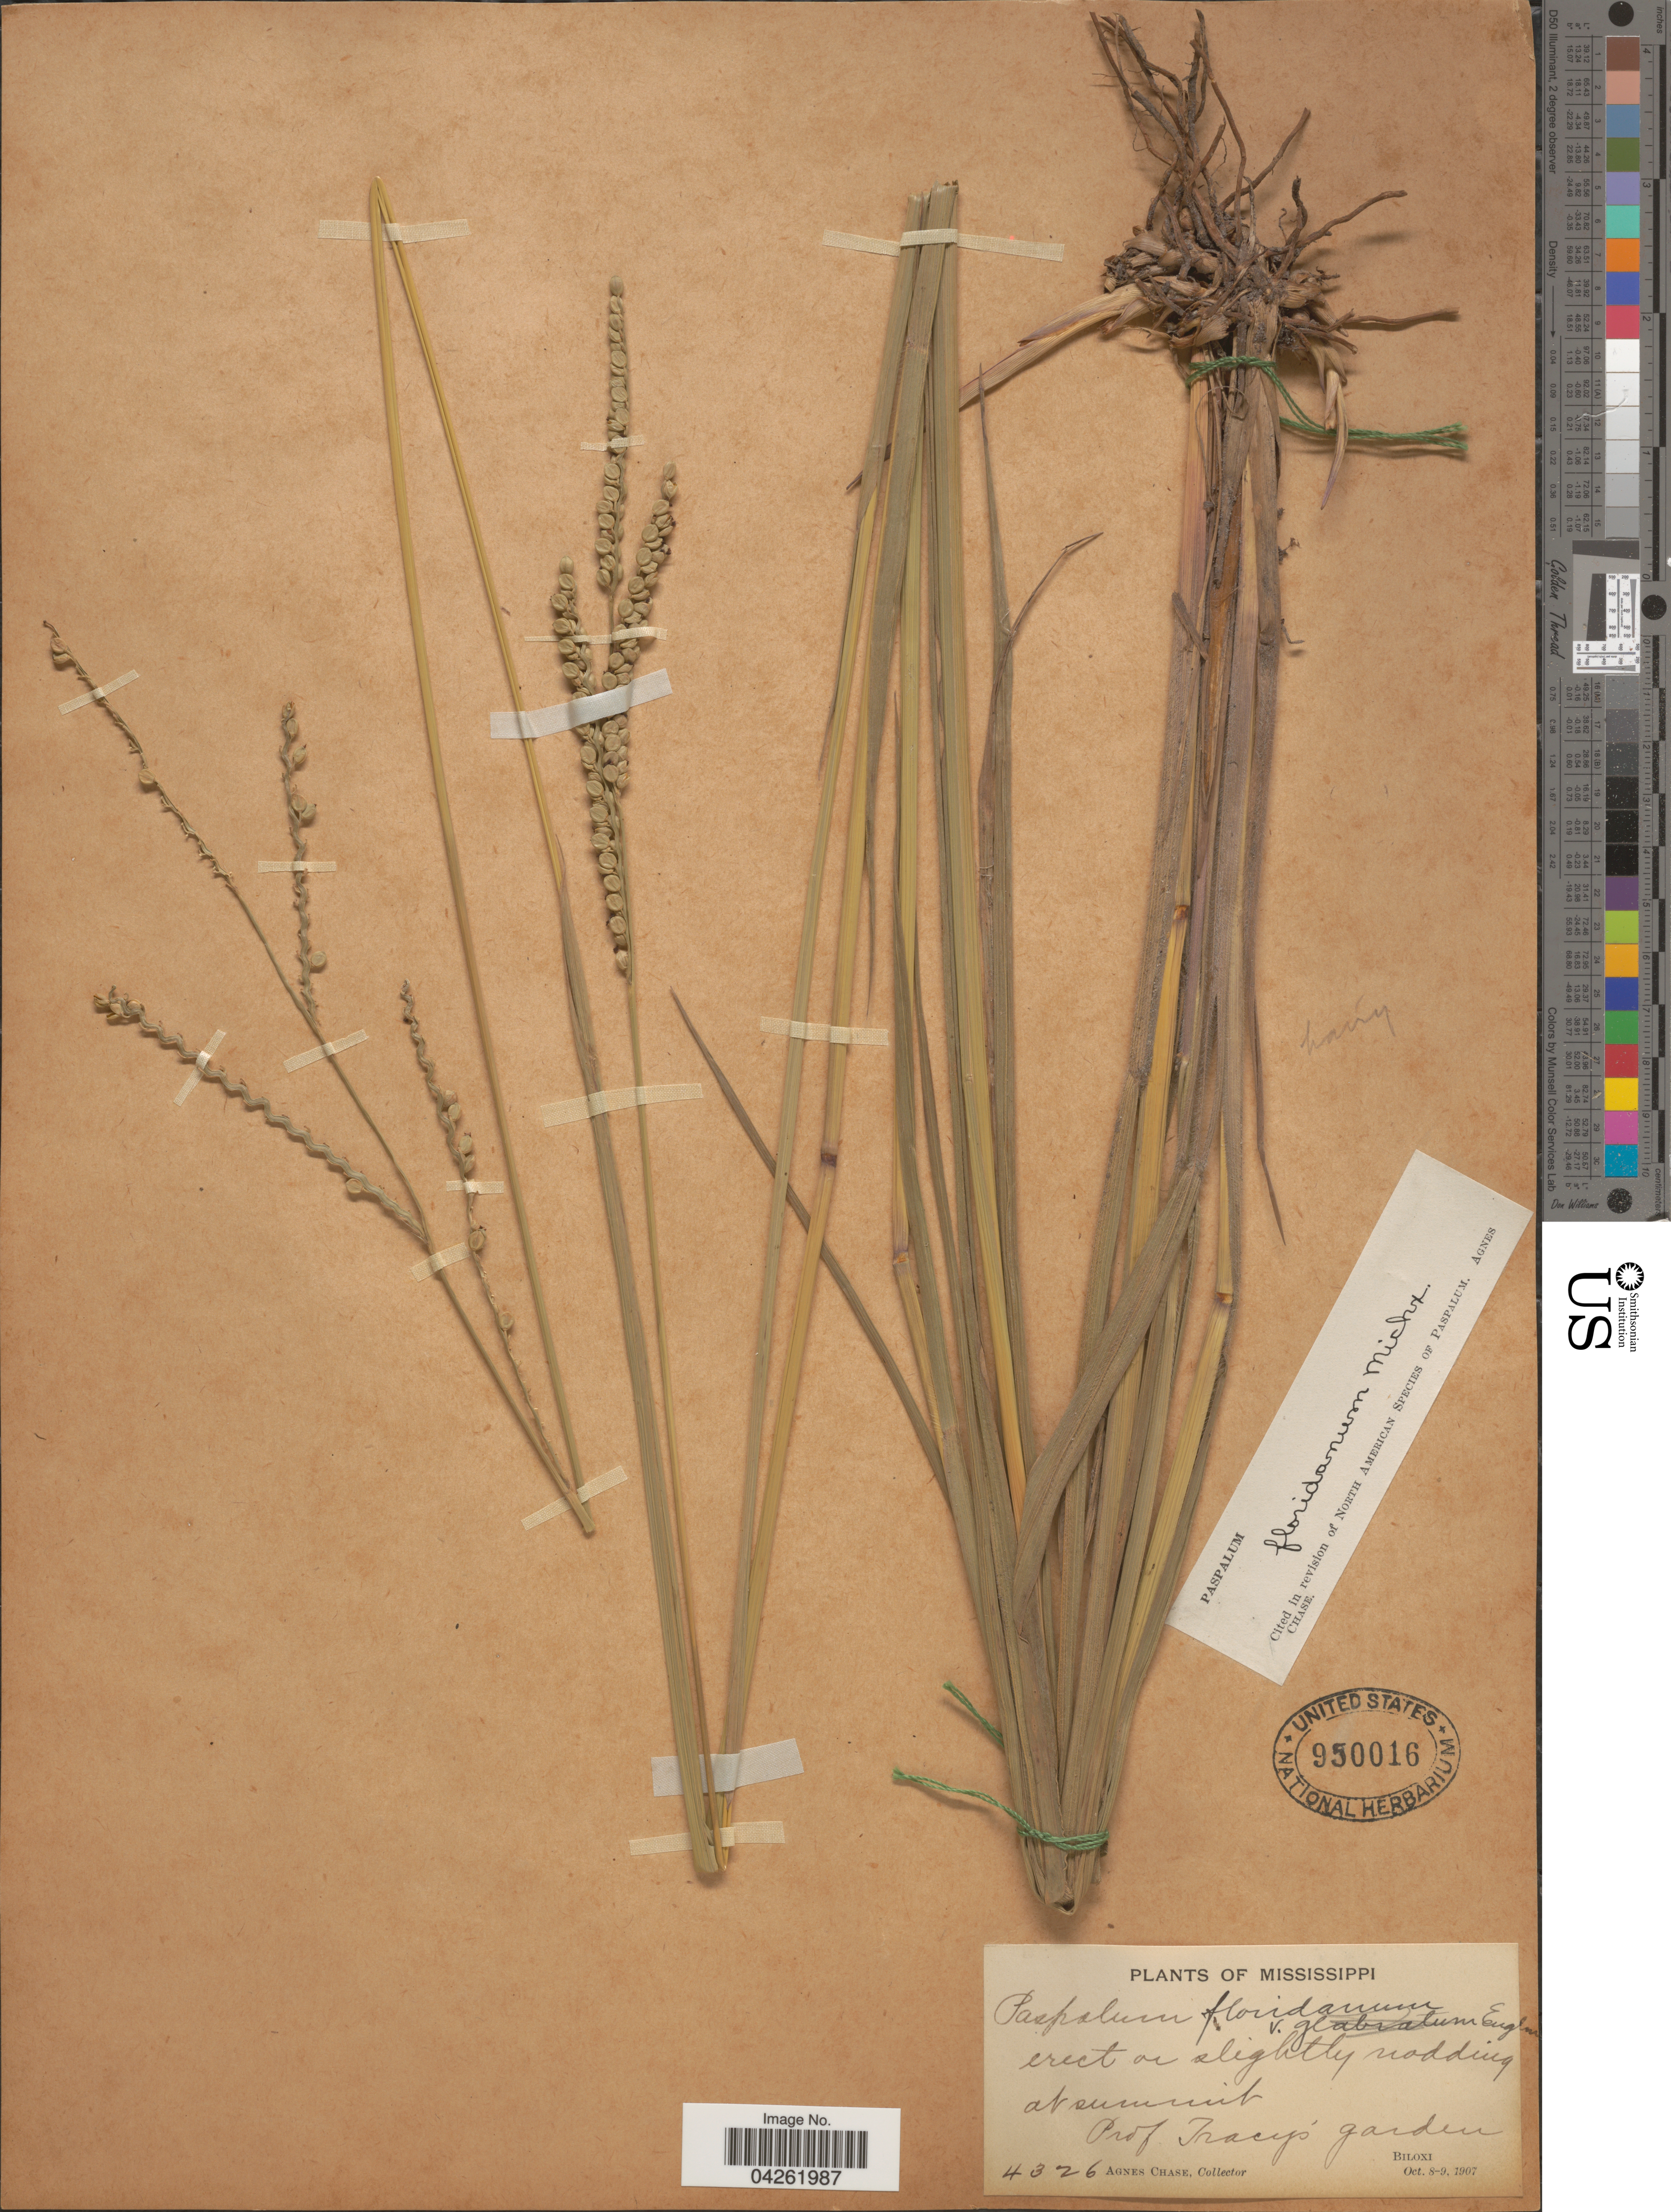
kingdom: Plantae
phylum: Tracheophyta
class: Liliopsida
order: Poales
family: Poaceae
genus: Paspalum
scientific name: Paspalum floridanum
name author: Michx.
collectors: A. Chase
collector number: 4326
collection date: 1907-10-08/1907-10-09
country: United States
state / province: Mississippi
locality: At summit. Prof Tracy's garden. Biloxi.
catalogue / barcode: US 950016